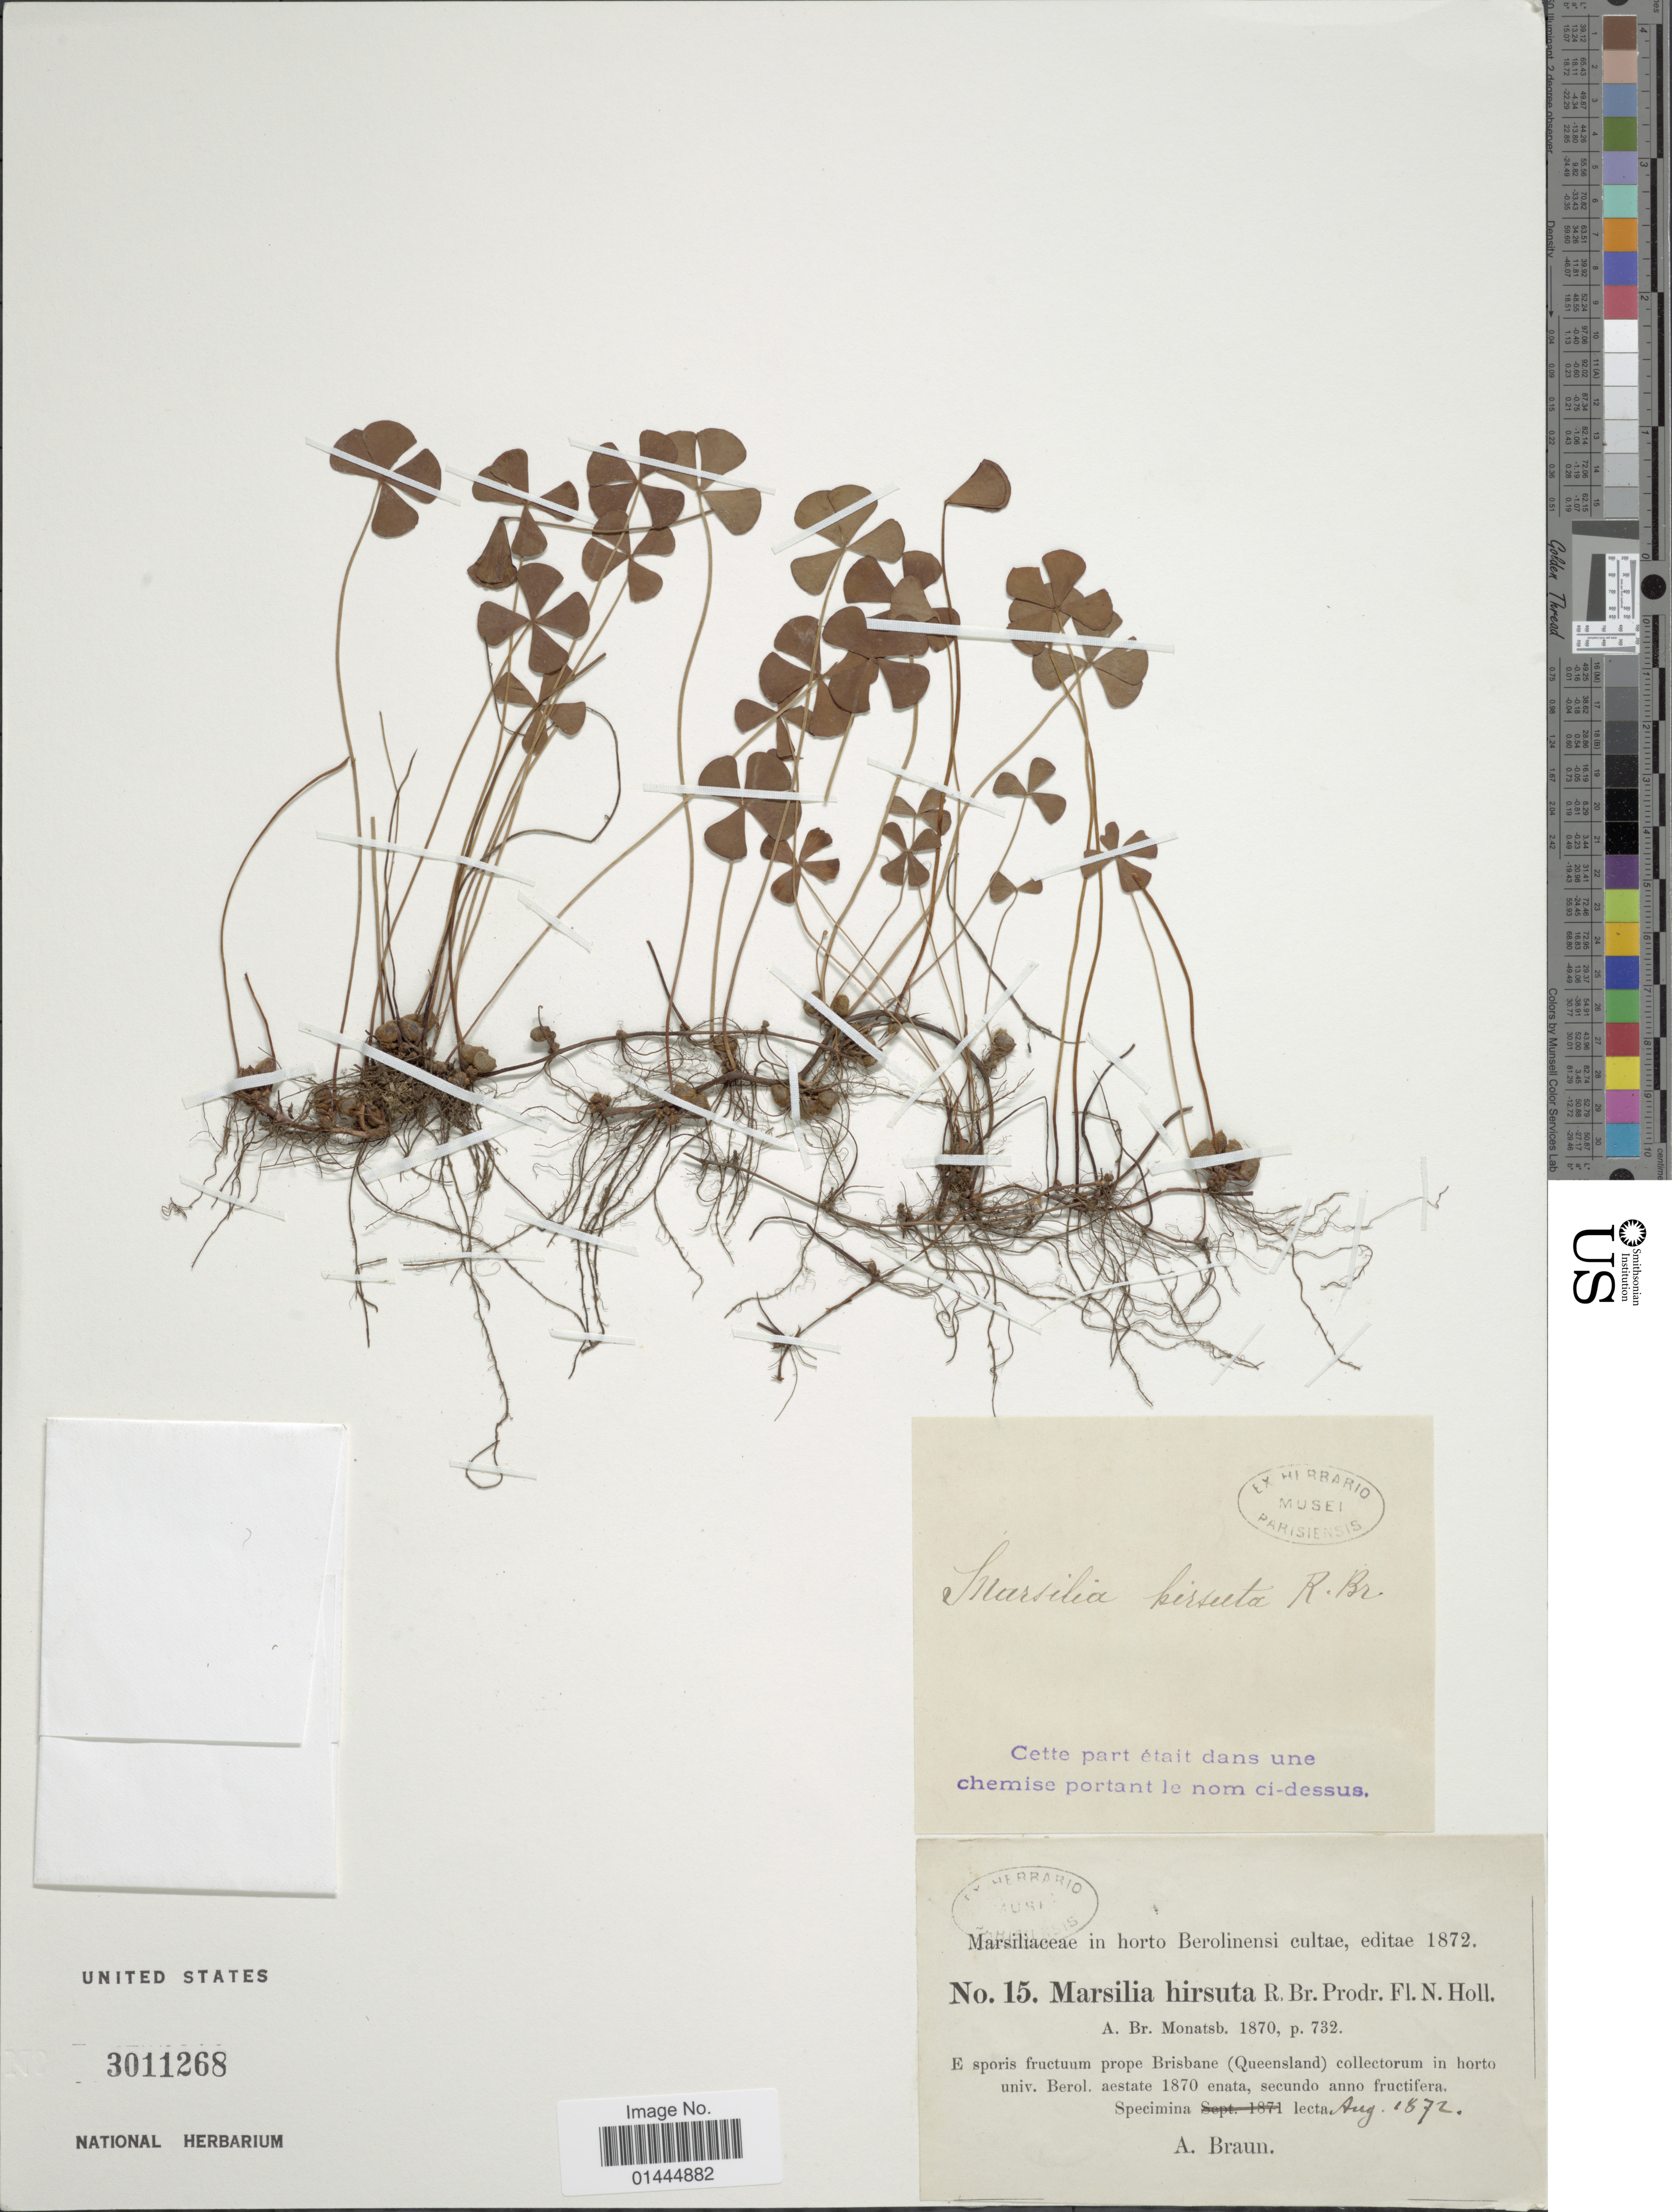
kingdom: Plantae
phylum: Tracheophyta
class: Polypodiopsida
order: Salviniales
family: Marsileaceae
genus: Marsilea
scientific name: Marsilea hirsuta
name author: R. Br.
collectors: A. Braun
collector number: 15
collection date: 1872-08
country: Australia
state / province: Queensland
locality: E sporis fructuum prope Brisbane (Queensland) collectorum in horto univ. Berol. aestate, in horto Berolinensi cultae.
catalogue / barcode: US 3011268